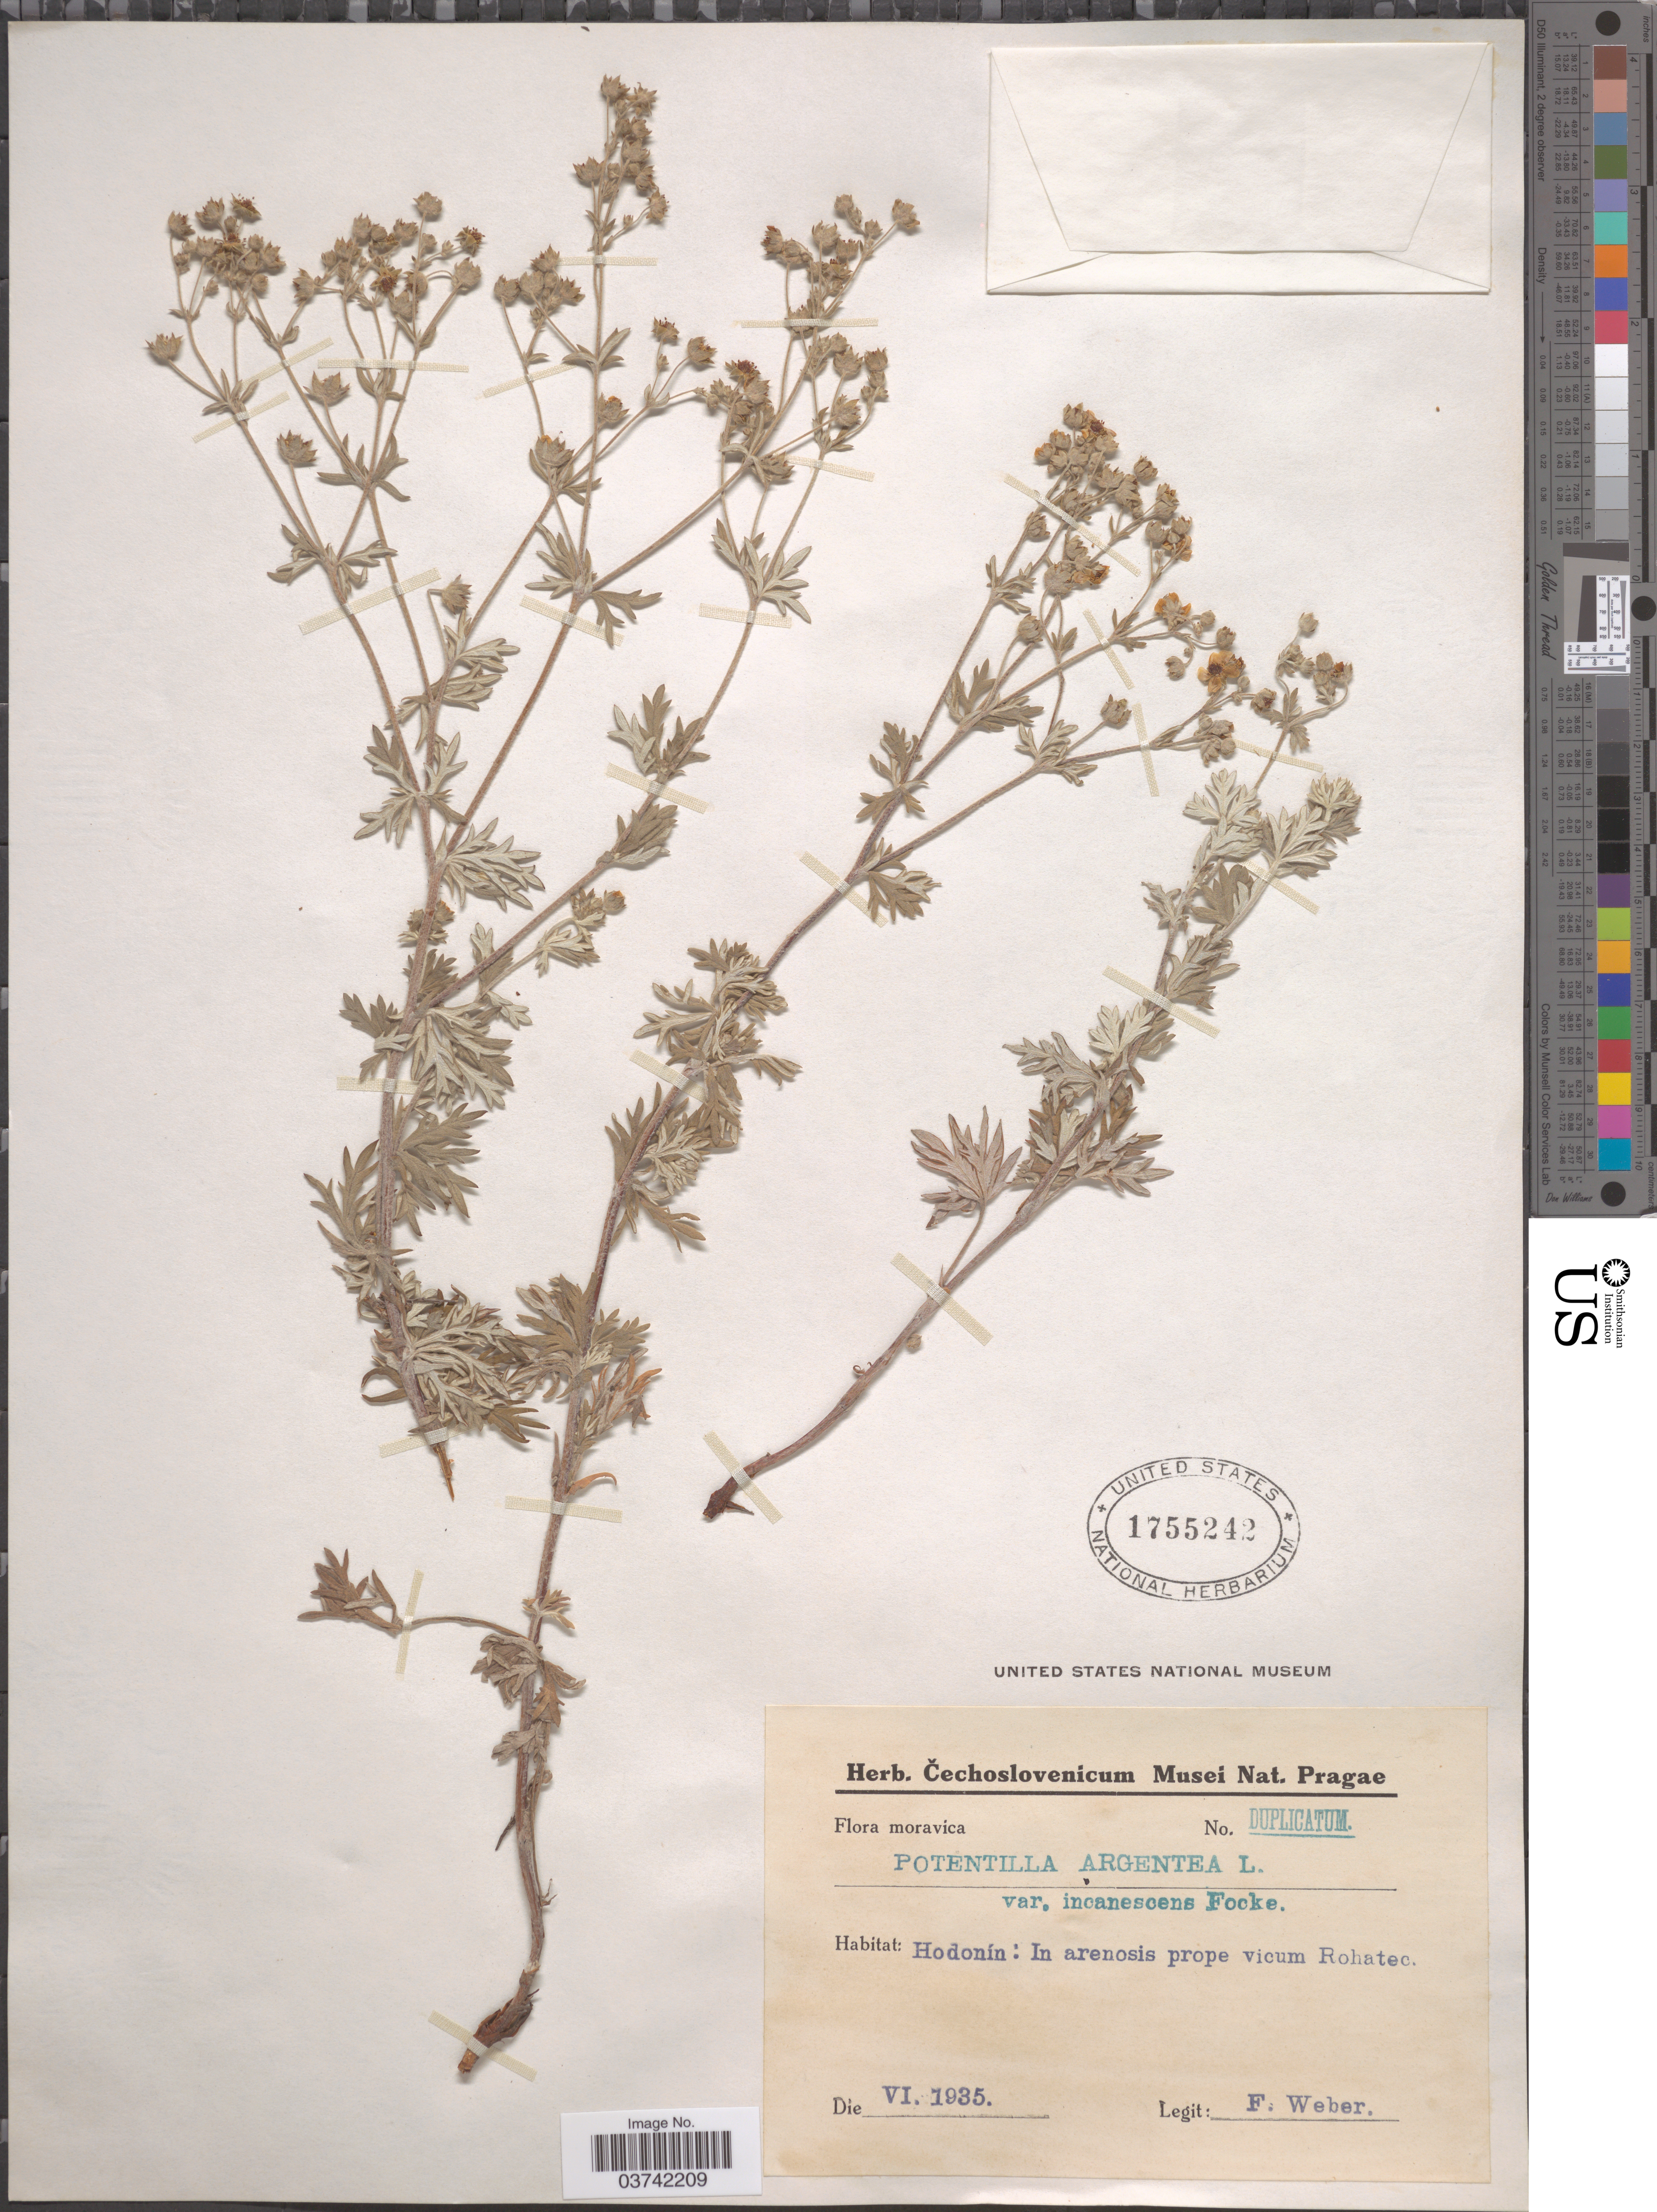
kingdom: Plantae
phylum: Tracheophyta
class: Magnoliopsida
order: Rosales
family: Rosaceae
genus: Potentilla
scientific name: Potentilla argentea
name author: L.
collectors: F. Weber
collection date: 1935-06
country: Czechia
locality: Moravica. Hodonín: In arenosis prope vicum Rohatec.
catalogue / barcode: US 1755242